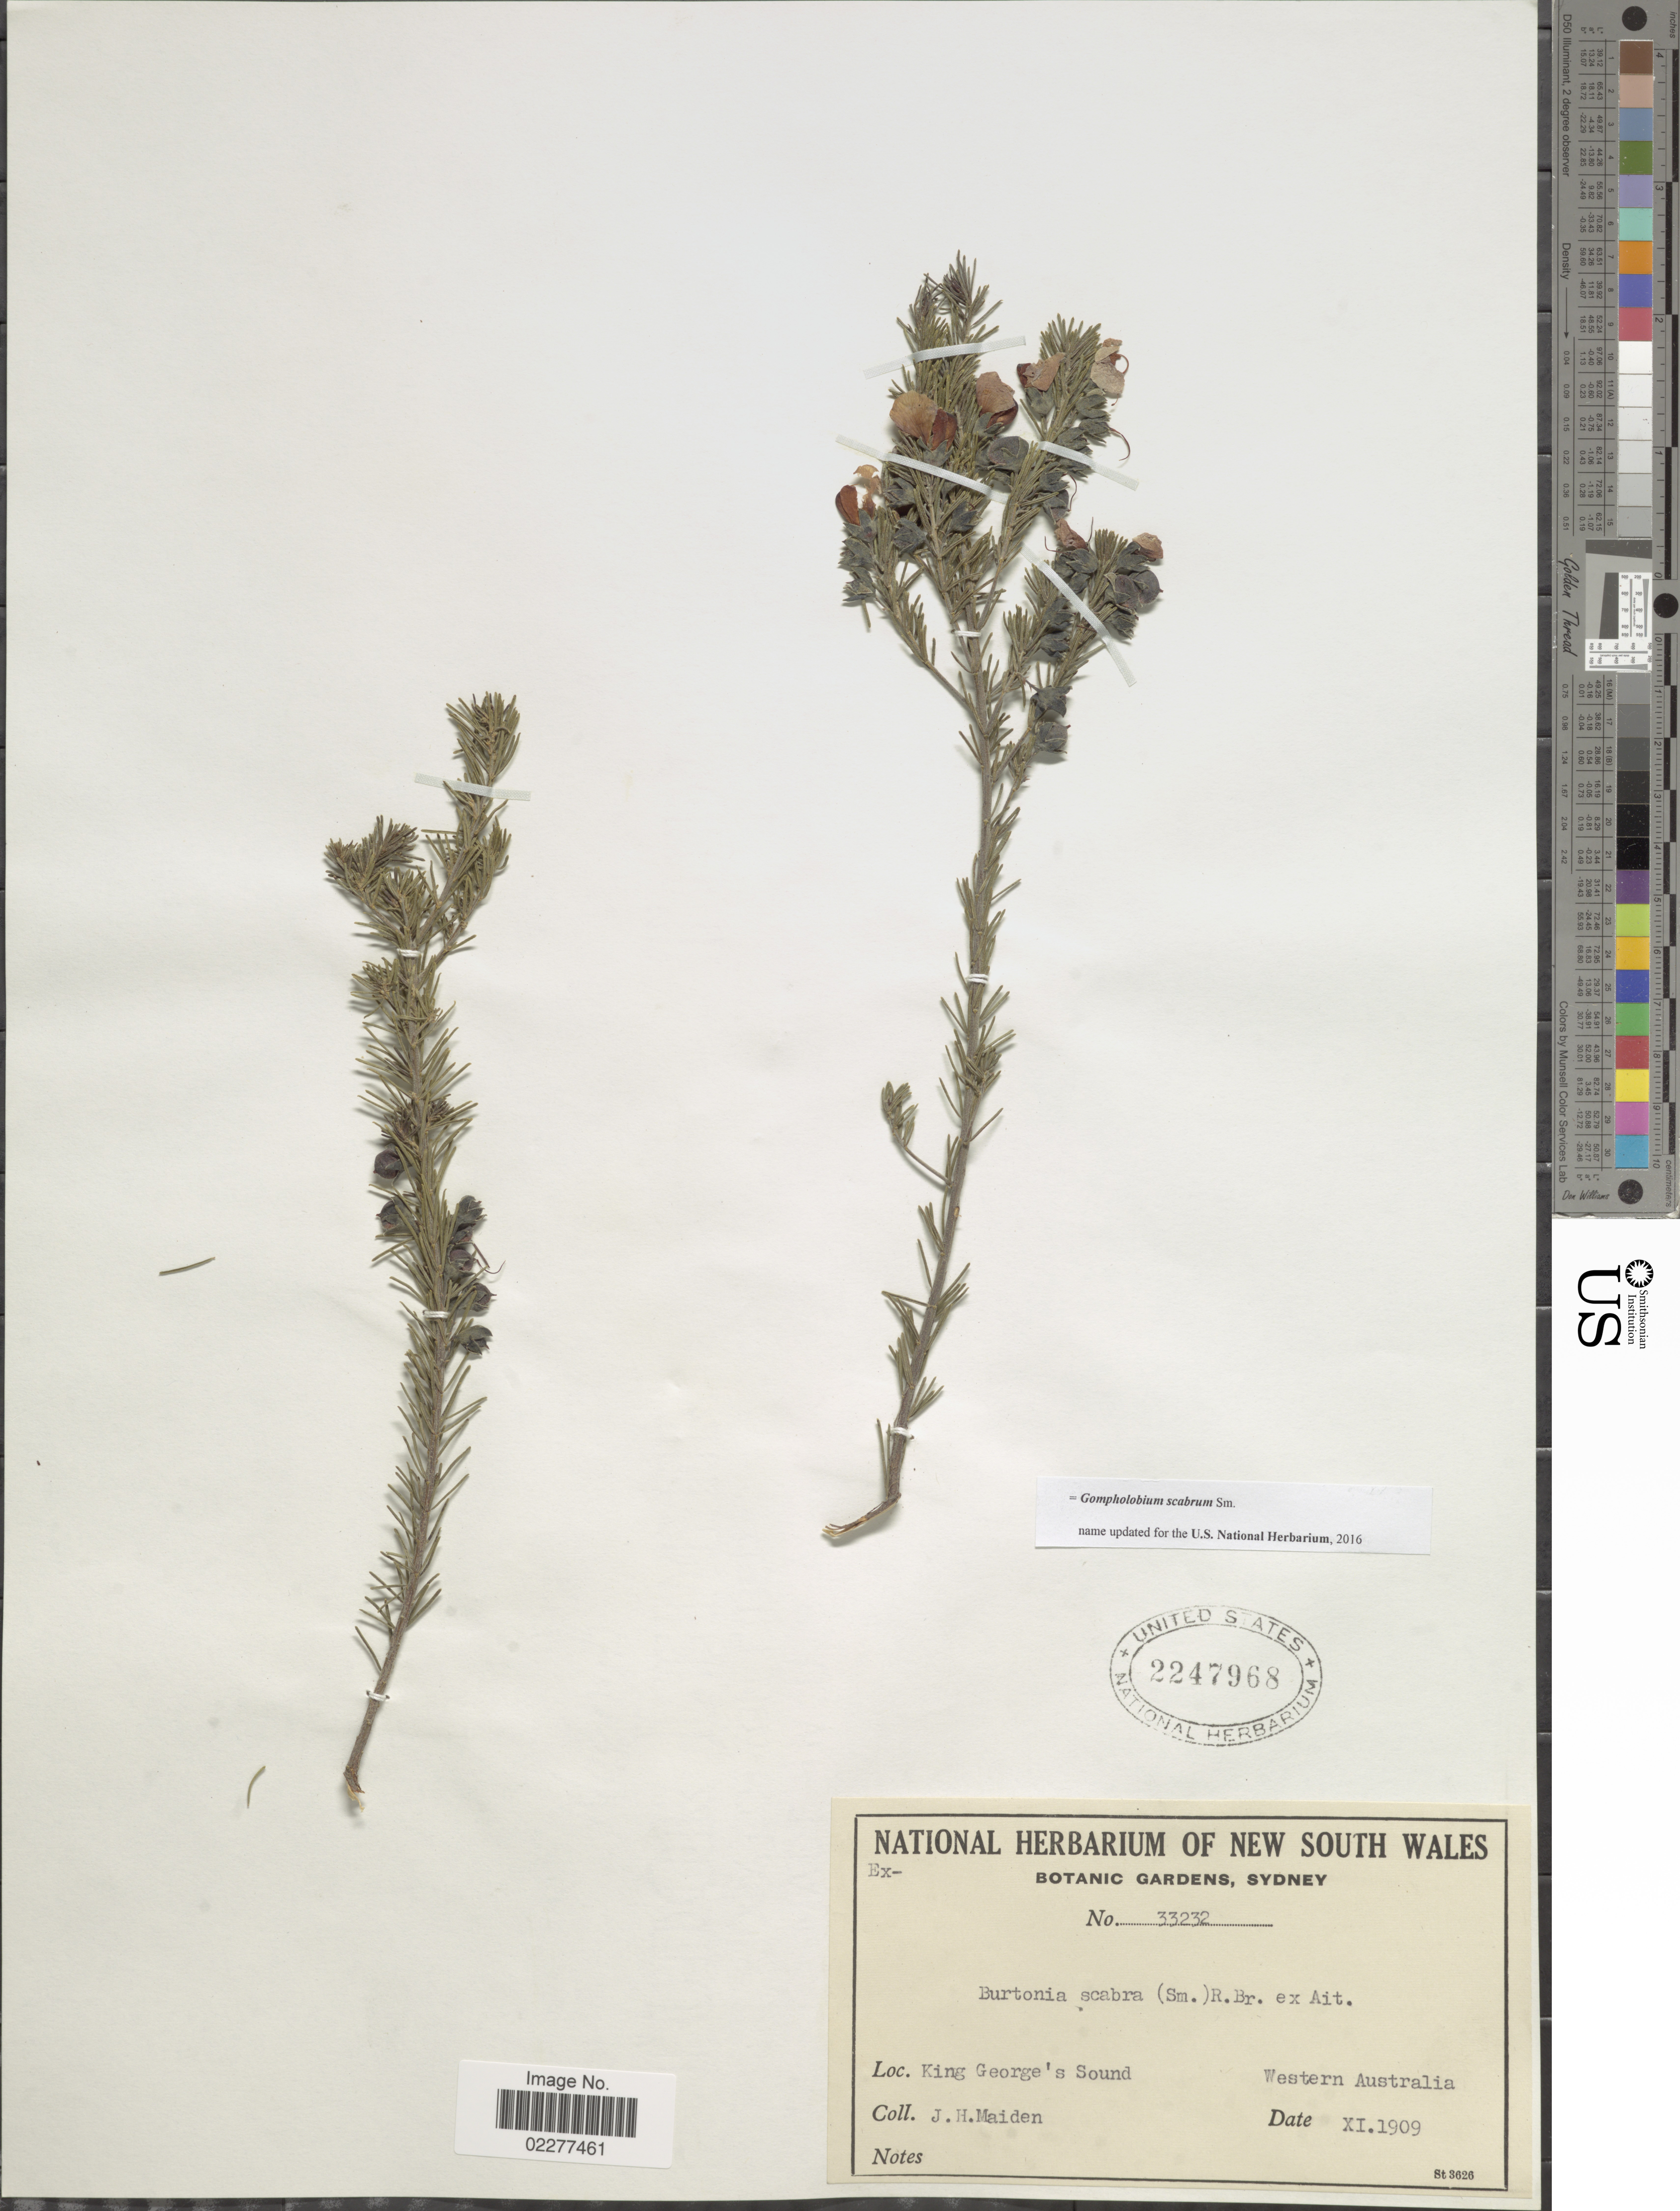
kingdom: Plantae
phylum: Tracheophyta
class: Magnoliopsida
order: Fabales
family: Fabaceae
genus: Gompholobium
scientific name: Gompholobium scabrum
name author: Sm.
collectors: J. Maiden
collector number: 33232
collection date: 1909-11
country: Australia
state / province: Western Australia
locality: King's George's Sound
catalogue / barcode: US 2247968